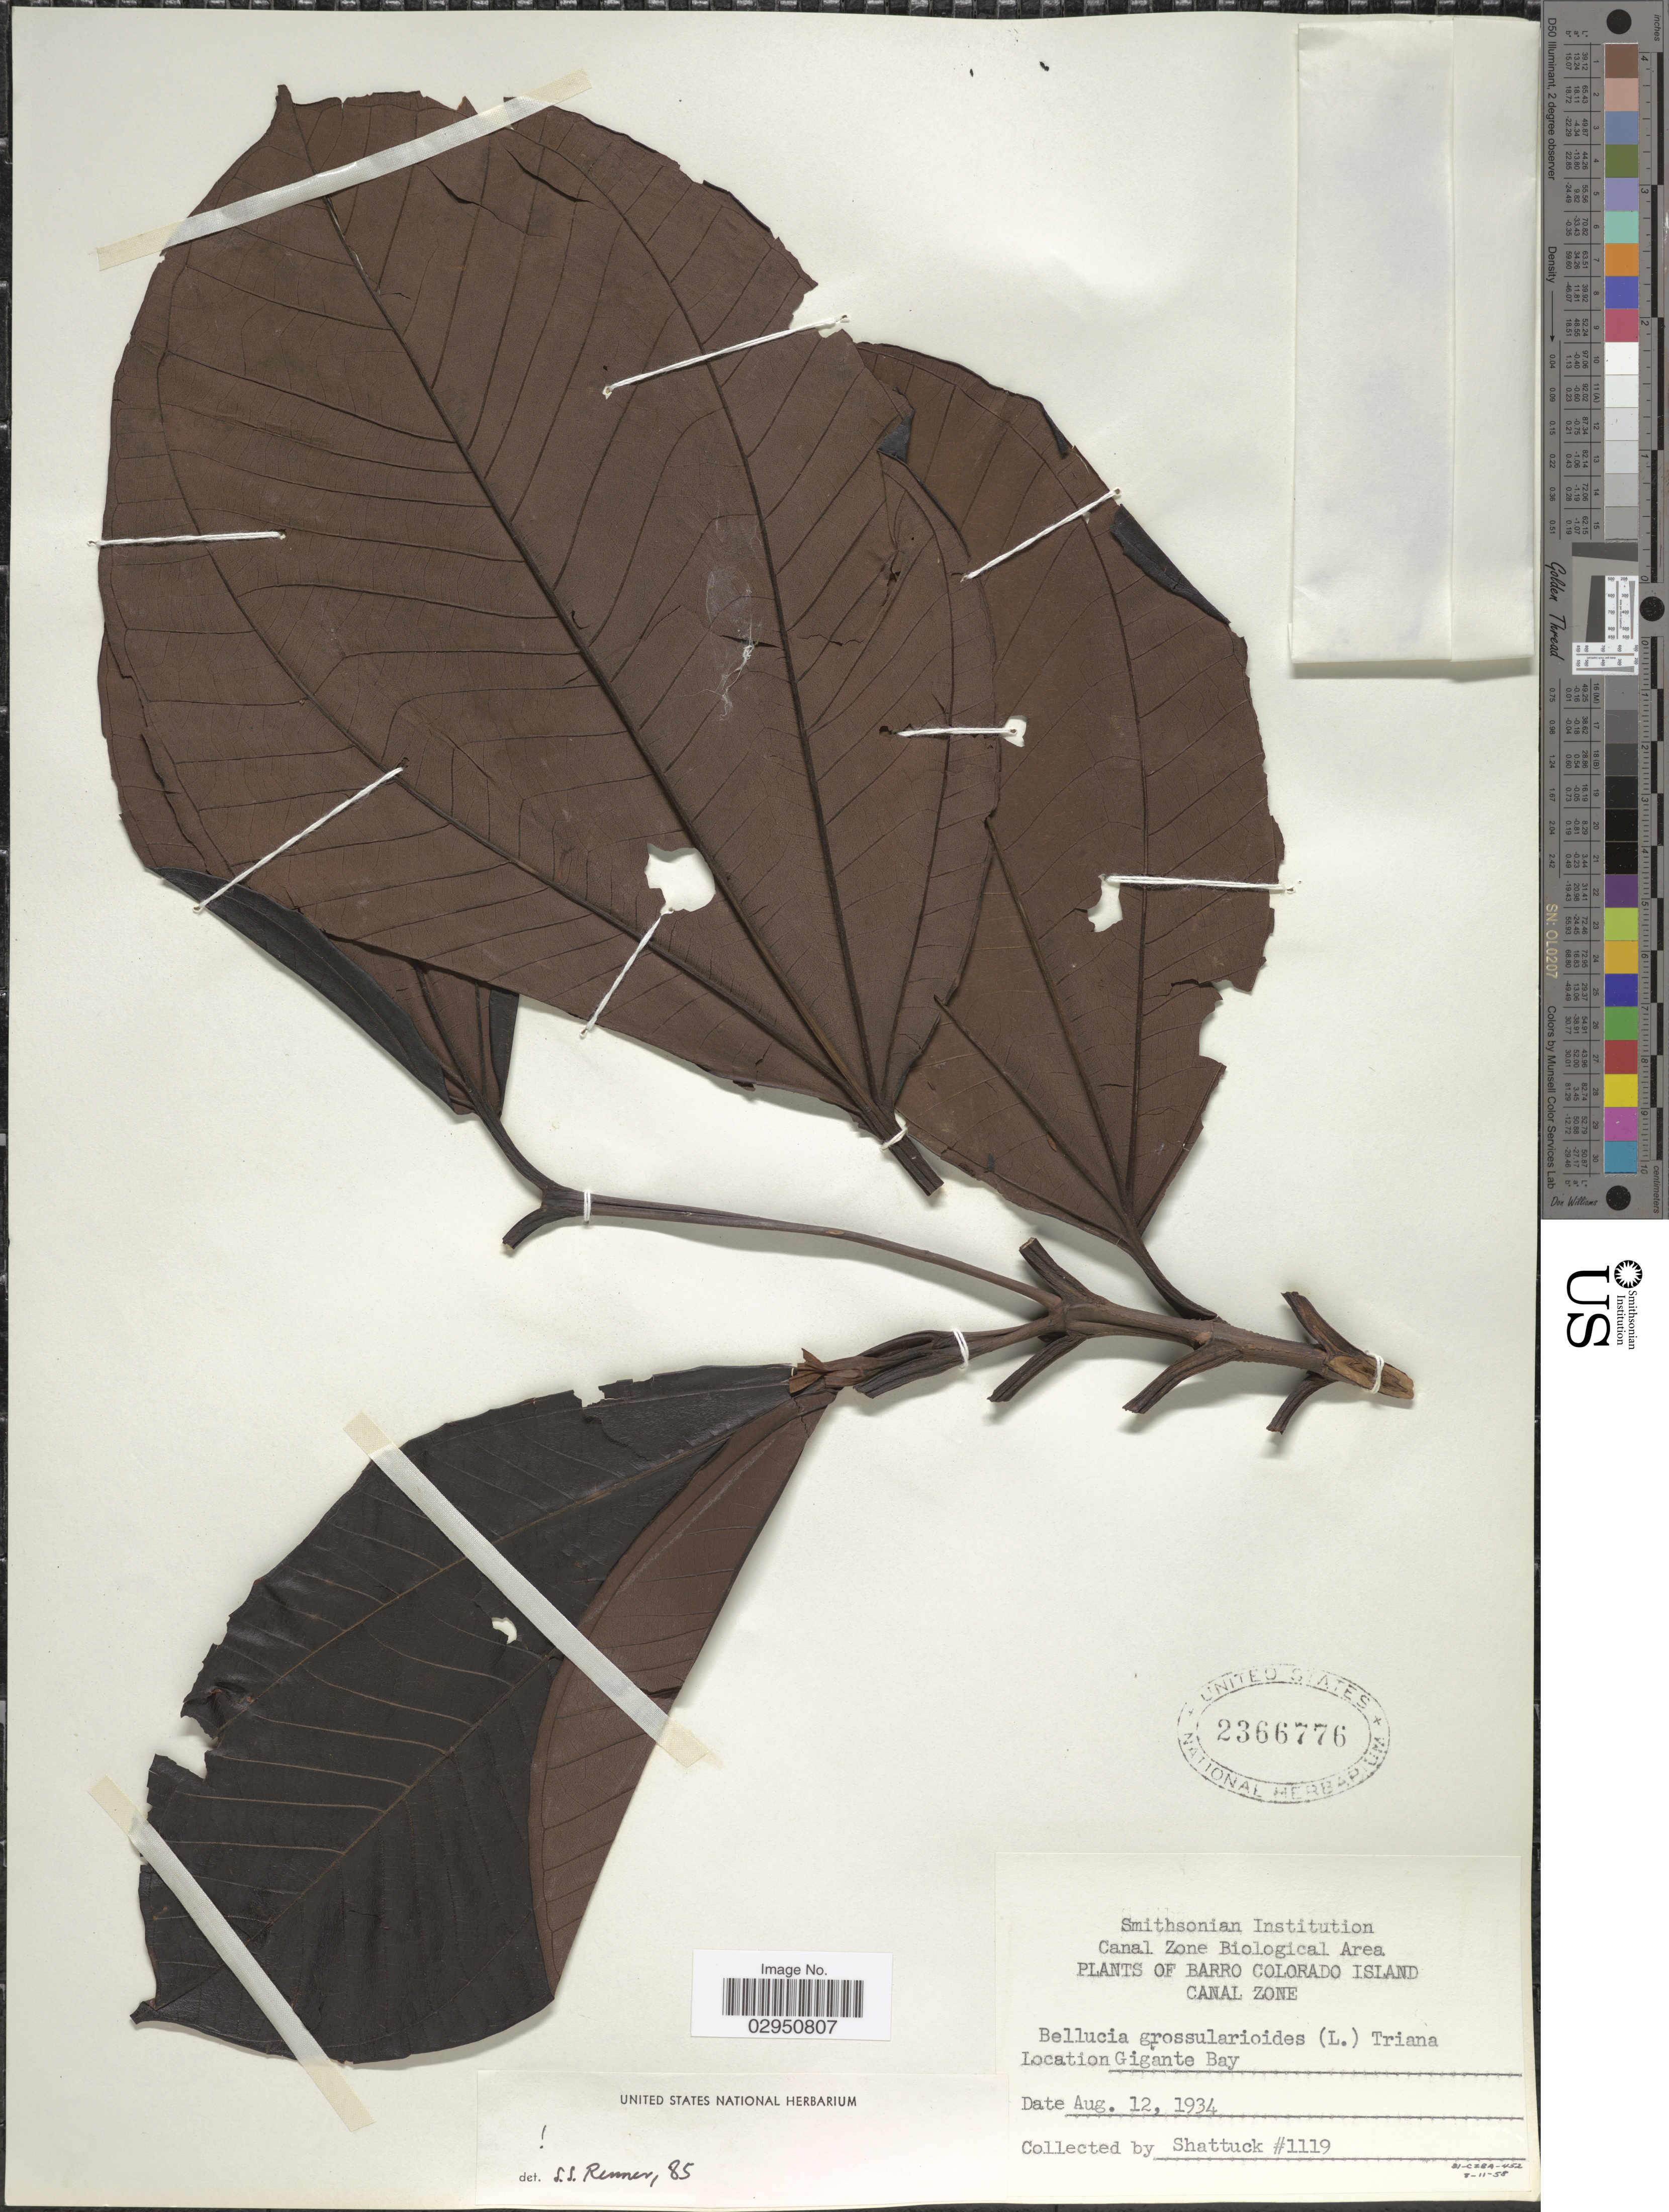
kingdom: Plantae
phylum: Tracheophyta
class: Magnoliopsida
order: Myrtales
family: Melastomataceae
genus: Bellucia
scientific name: Bellucia grossularioides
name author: (L.) Triana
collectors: Shattuck, --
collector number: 1119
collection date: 1934-08-12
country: Panama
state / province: Panamá Oeste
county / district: Canal Zone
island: Barro Colorado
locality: Barro Colorado Island. Canal Zone. Gigante Bay.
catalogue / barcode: US 2366776